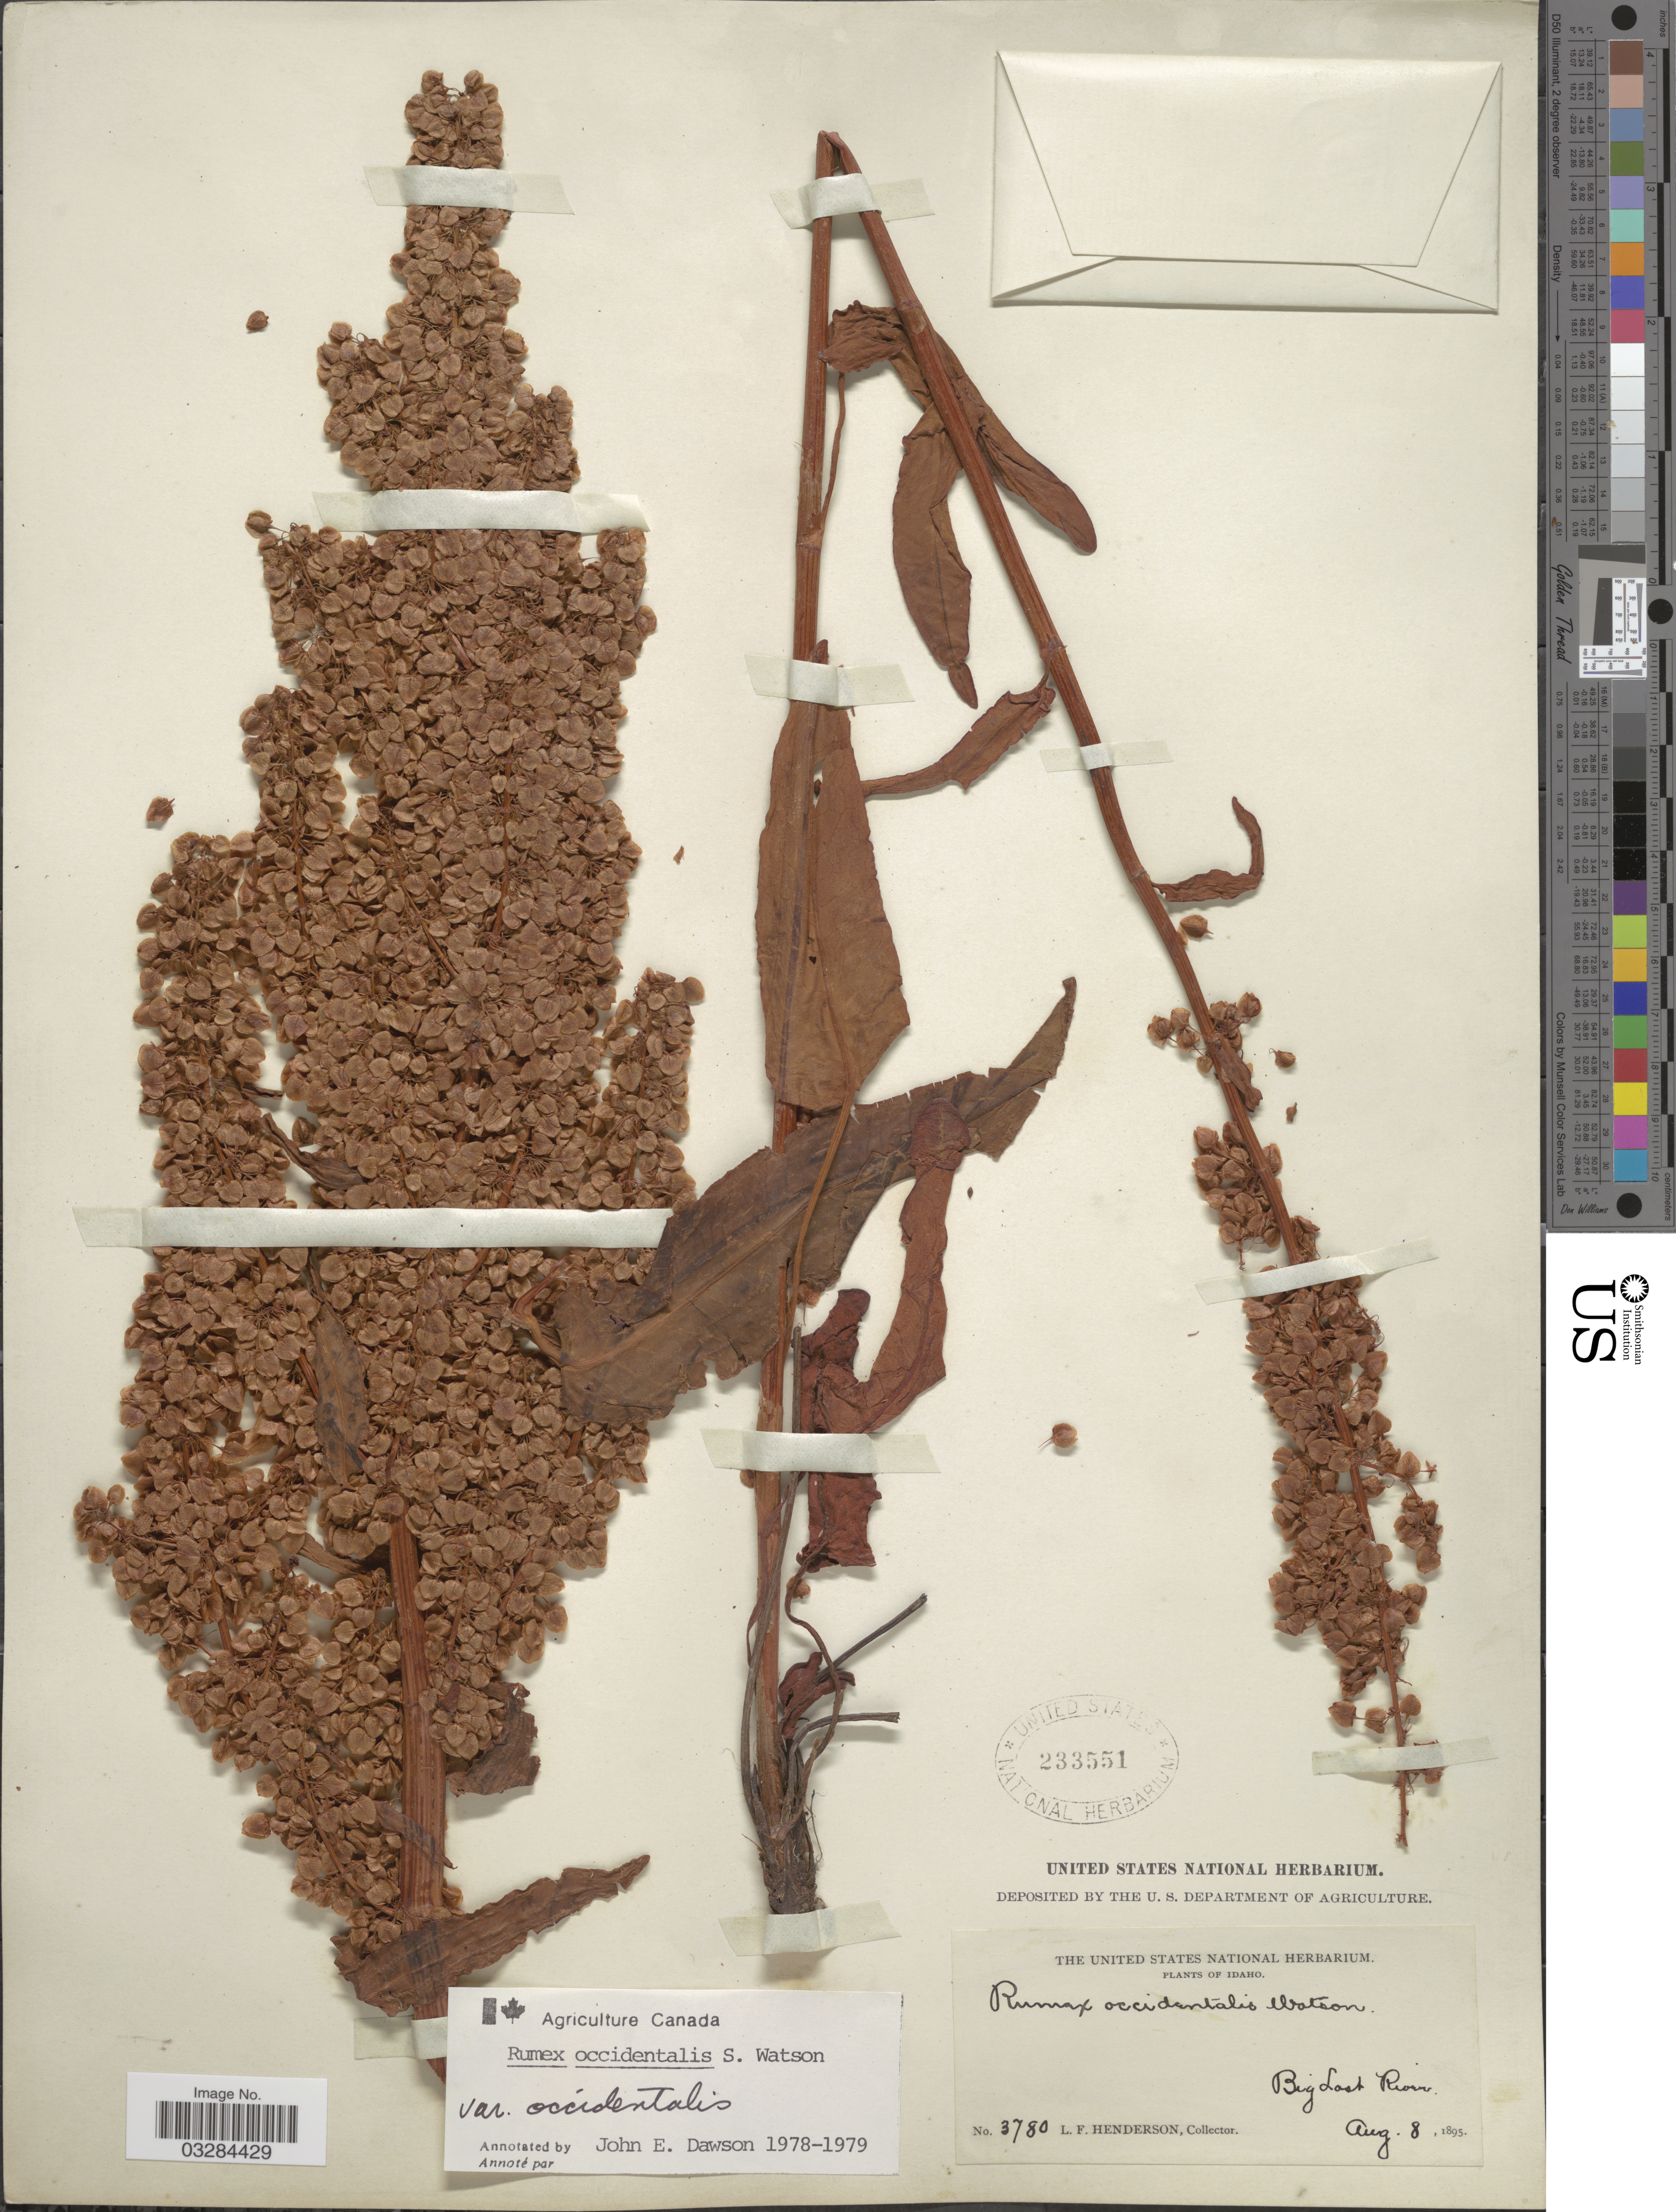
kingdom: Plantae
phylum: Tracheophyta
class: Magnoliopsida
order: Caryophyllales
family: Polygonaceae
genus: Rumex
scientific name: Rumex occidentalis var. occidentalis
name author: S. Watson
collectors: L. Henderson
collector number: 3780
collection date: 1895-08-08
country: United States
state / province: Idaho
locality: Big Lost River.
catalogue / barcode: US 233551